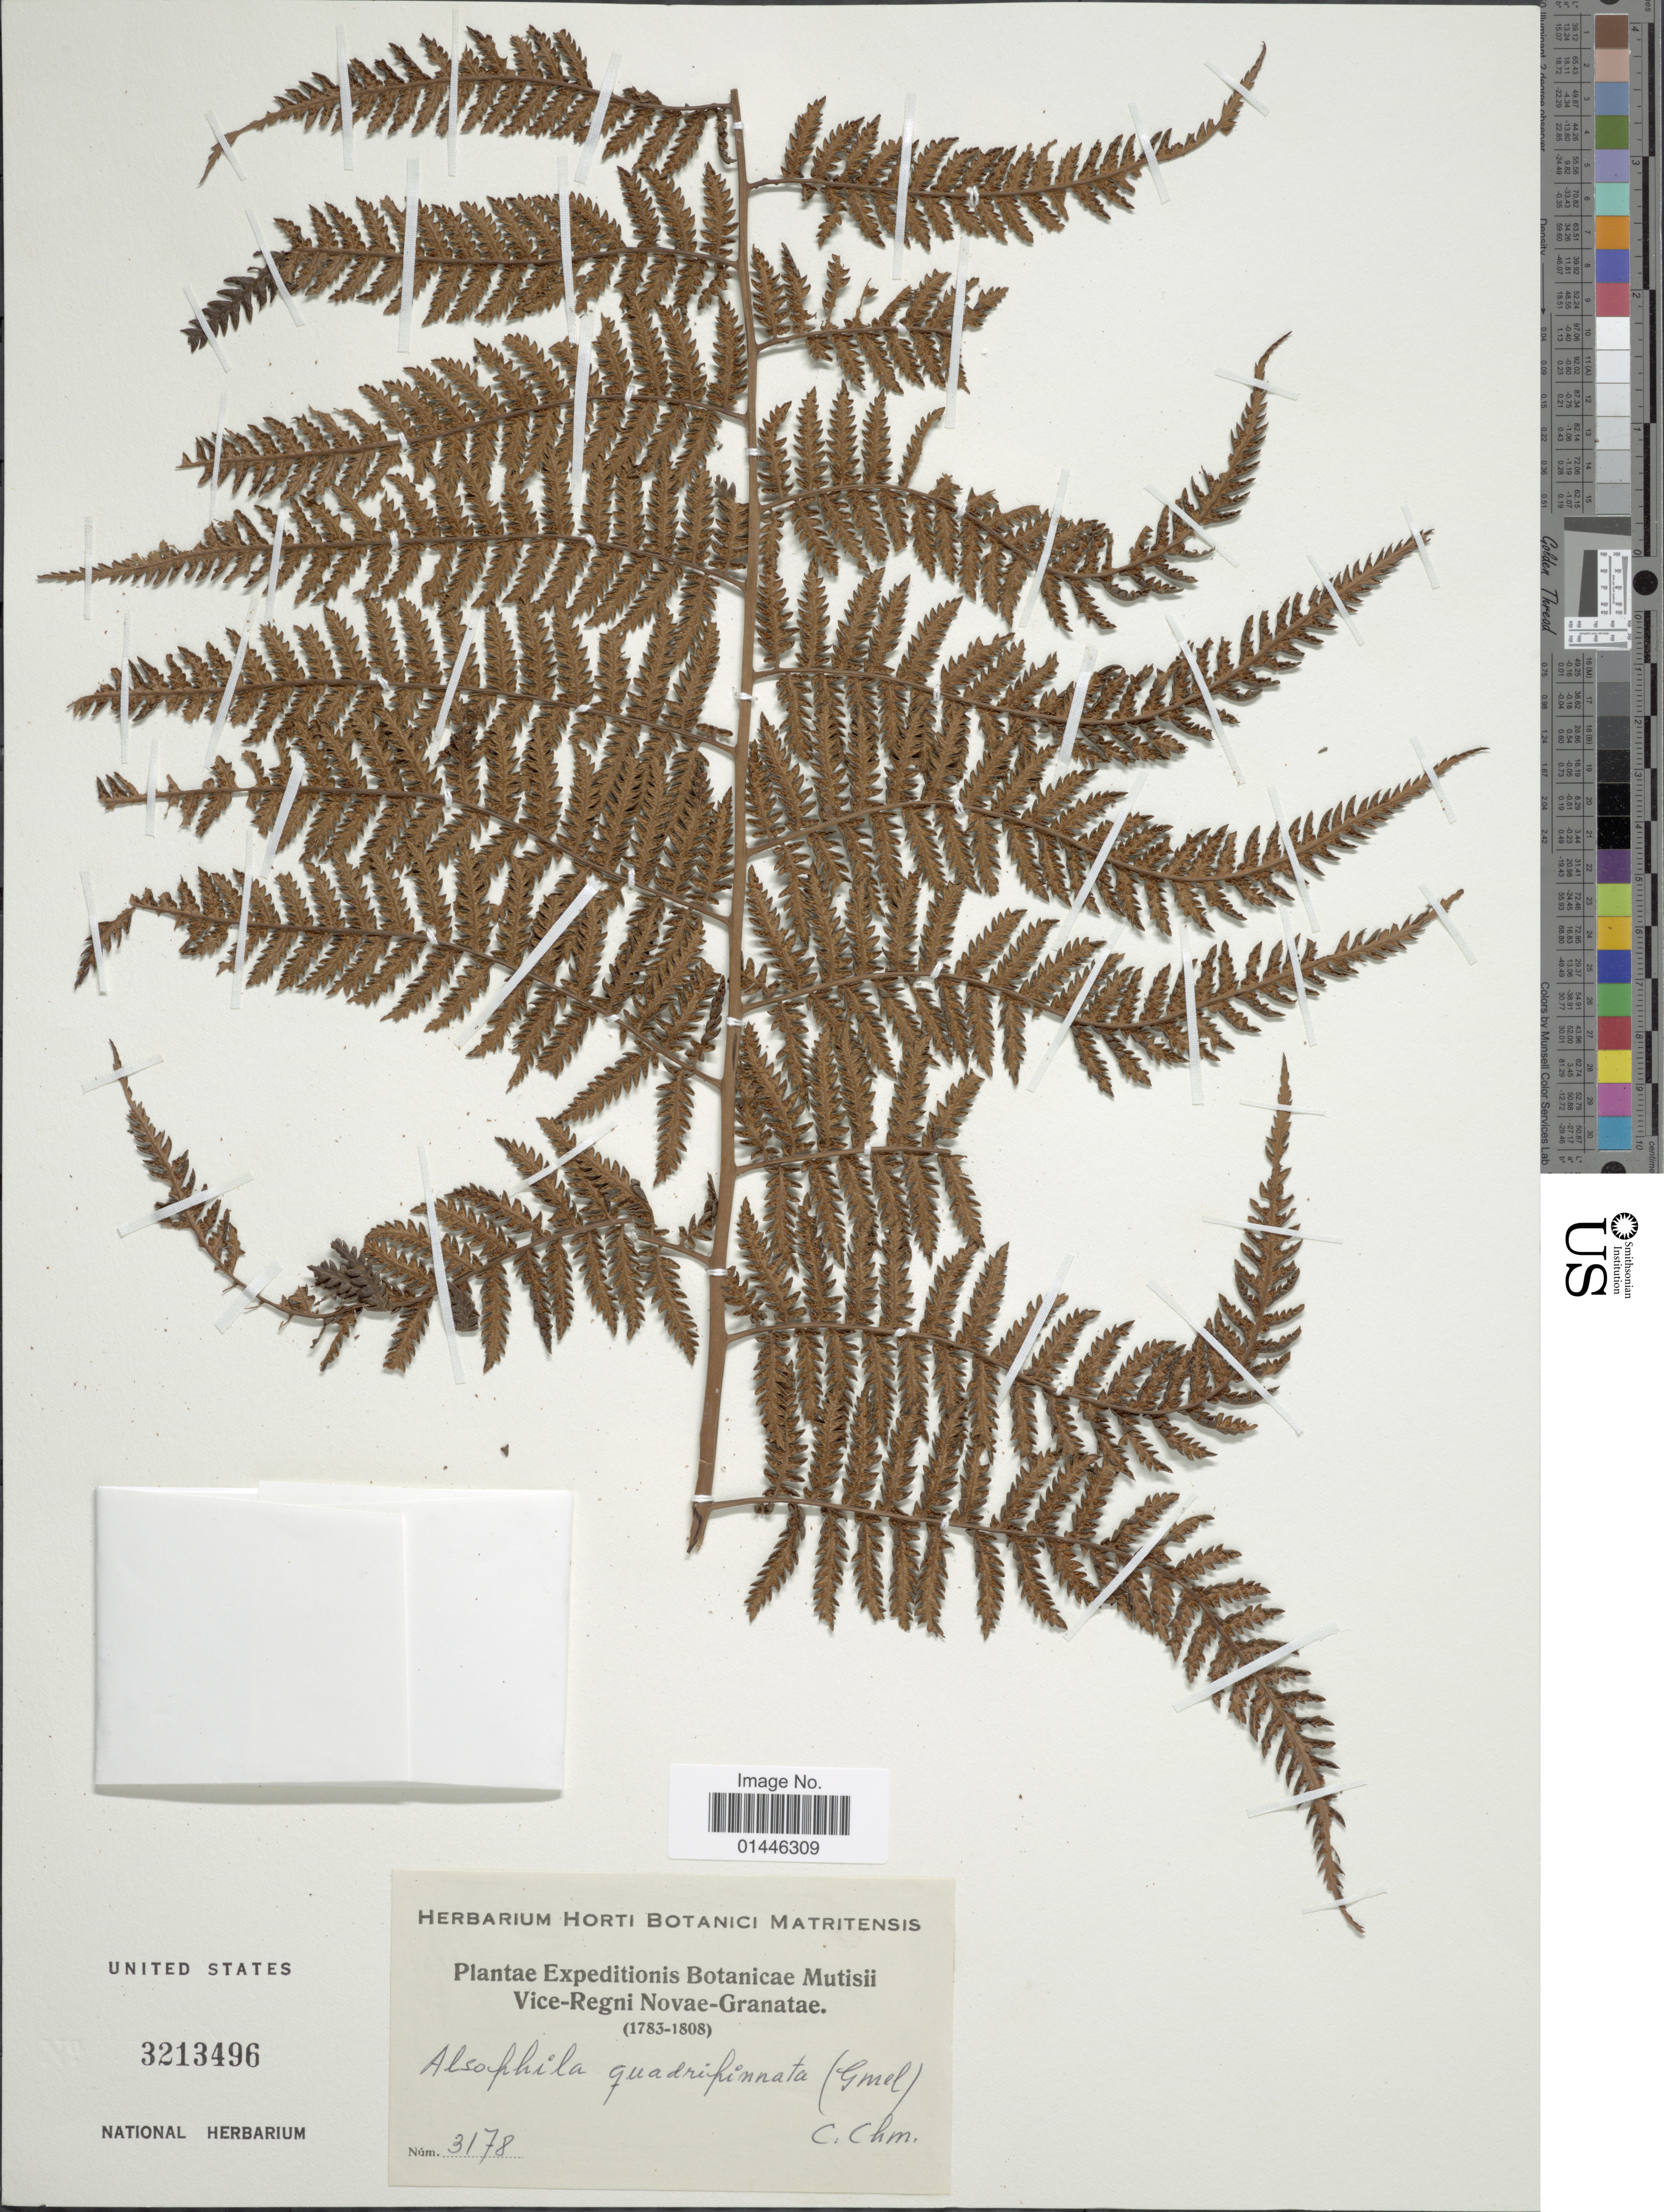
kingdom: Plantae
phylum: Tracheophyta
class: Polypodiopsida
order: Cyatheales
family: Dicksoniaceae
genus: Lophosoria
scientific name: Lophosoria quadripinnata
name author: (J.F. Gmel.) C. Chr.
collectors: Expeditions Botanicae Mutisii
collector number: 3178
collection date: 1783/1808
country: Colombia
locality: Vice-Regni Novae-Granatae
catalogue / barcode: US 3213496